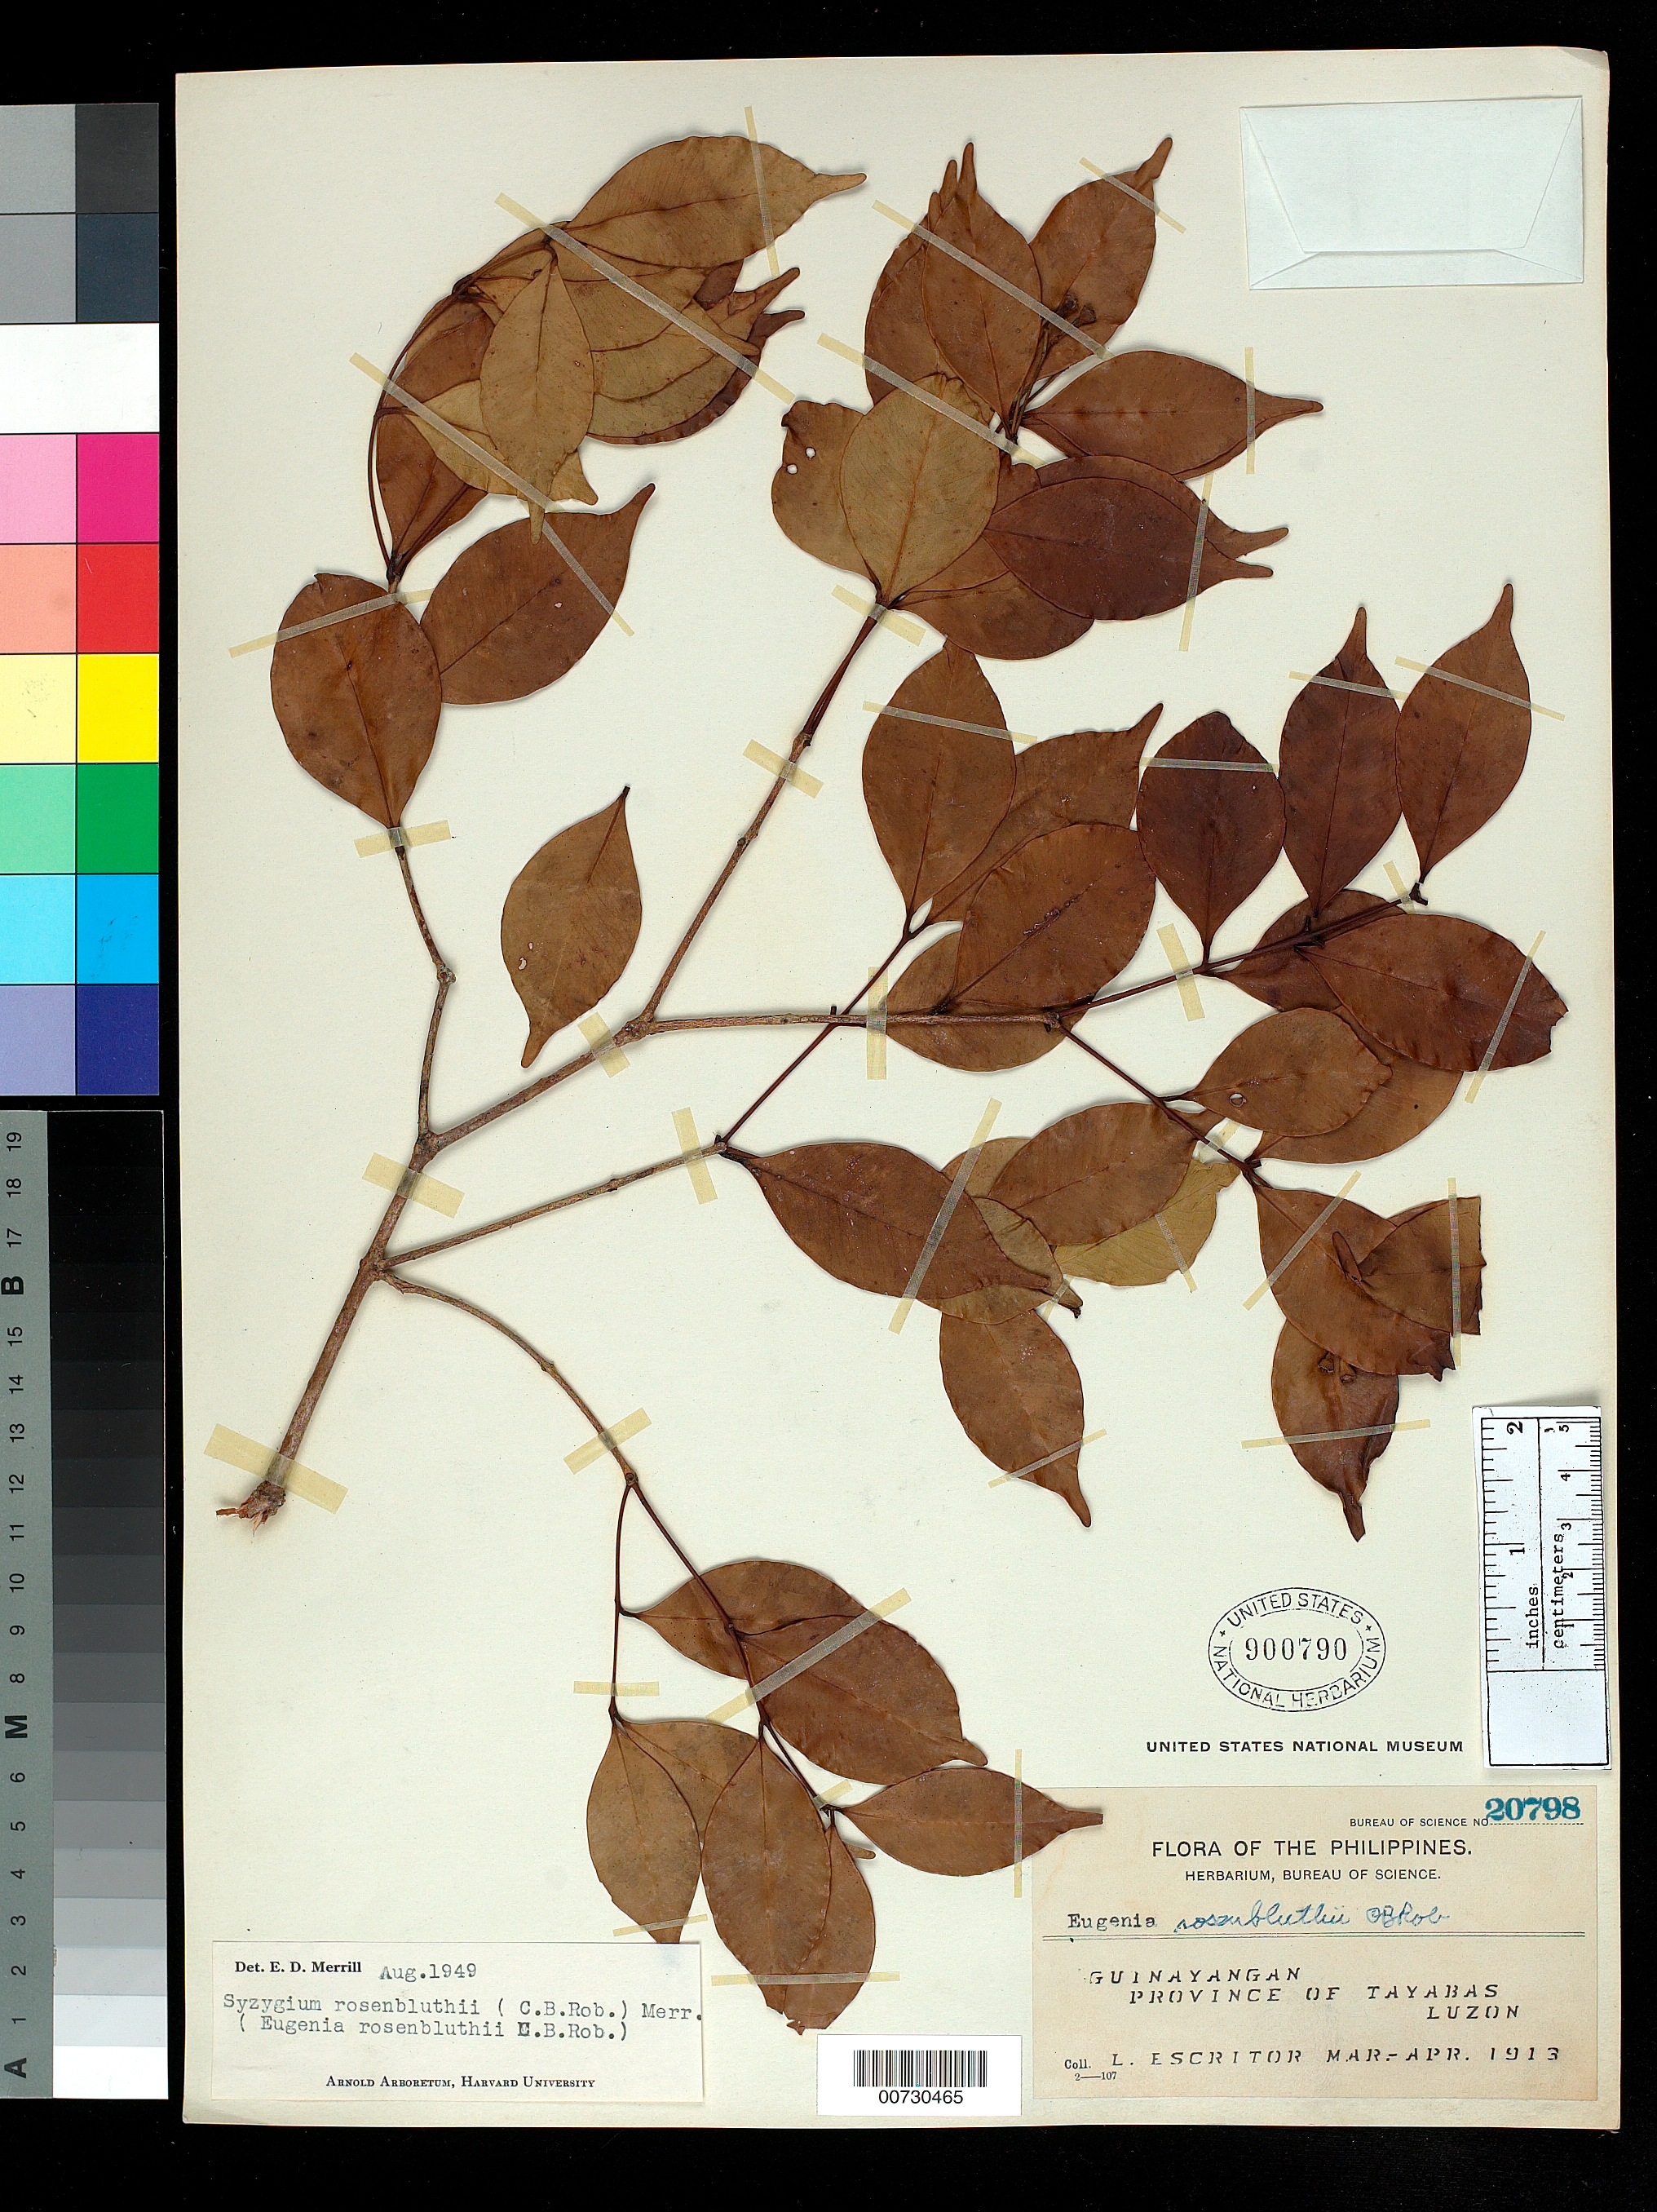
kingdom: Plantae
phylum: Tracheophyta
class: Magnoliopsida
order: Myrtales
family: Myrtaceae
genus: Syzygium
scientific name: Syzygium rosenbluthii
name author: (C.B. Rob.) Merr.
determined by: Merrill, Elmer D.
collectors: L. Escritor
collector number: Bur. Sci. 20798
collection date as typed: Mar 1913 to -- Apr 1913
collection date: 1913-03/1913-04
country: Philippines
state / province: Calabarzon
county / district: Quezon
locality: Guinayanga. Tayabas.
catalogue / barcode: US 900790